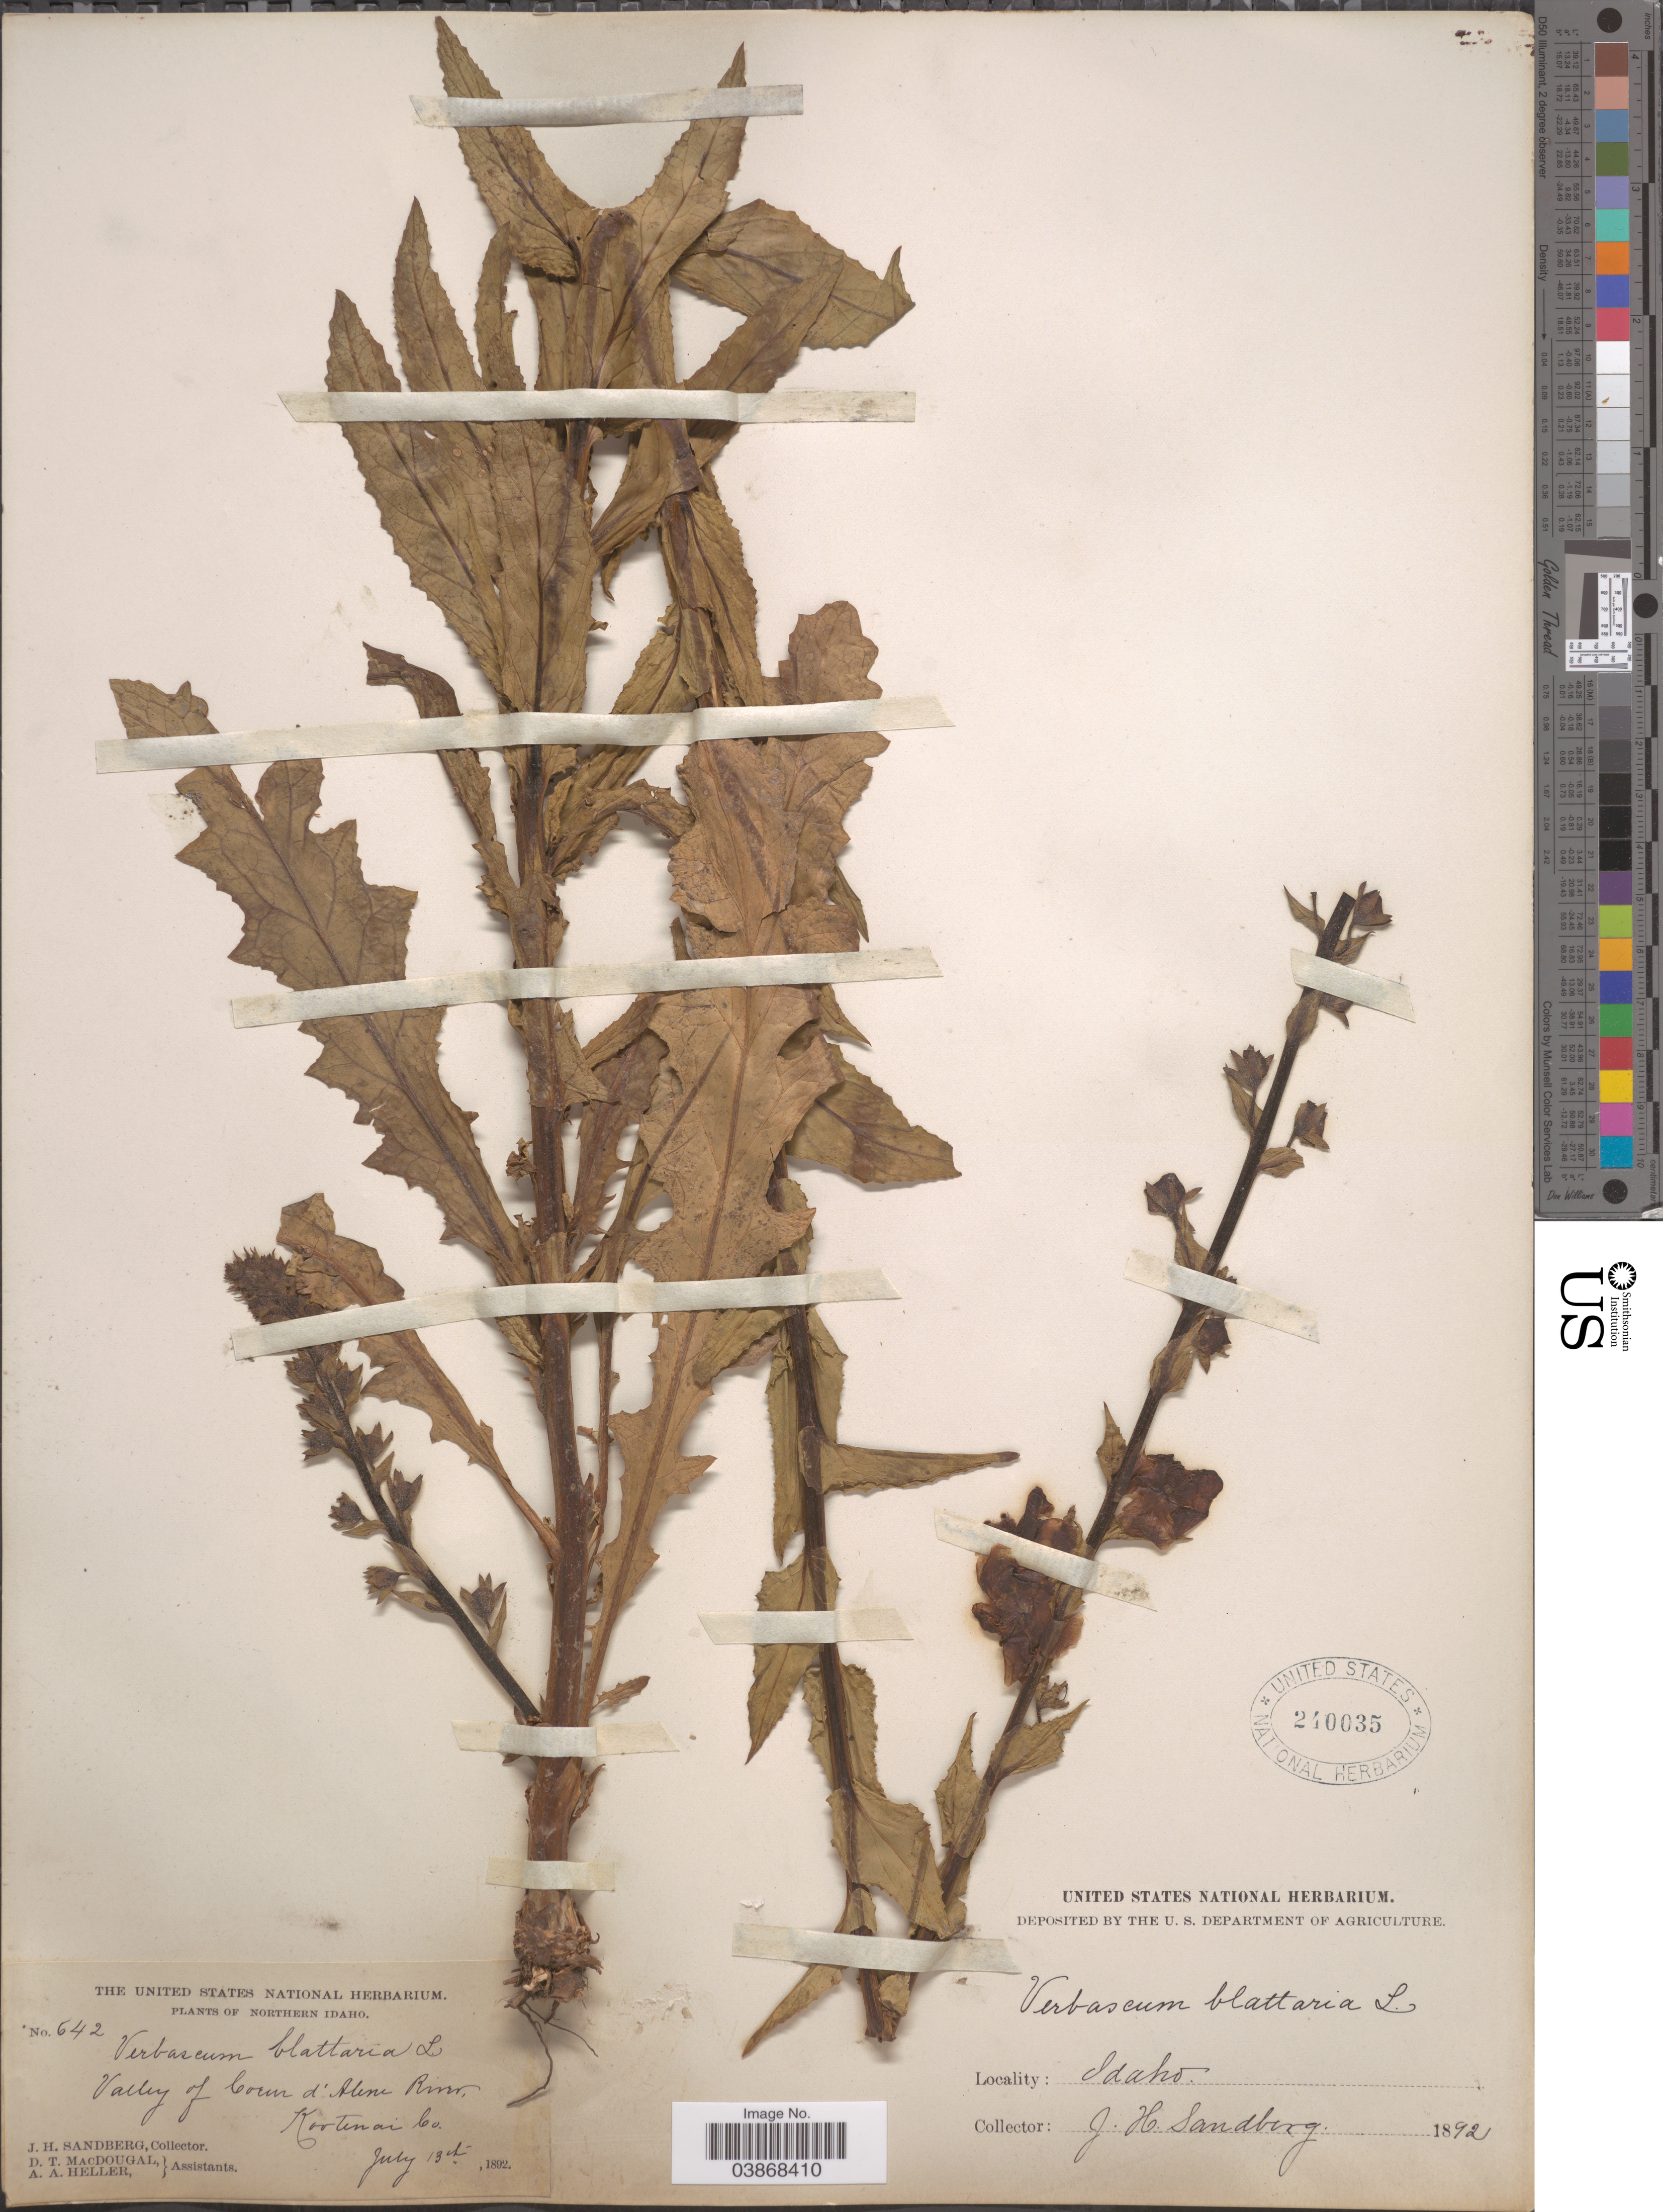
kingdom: Plantae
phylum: Tracheophyta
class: Magnoliopsida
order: Lamiales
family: Scrophulariaceae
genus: Verbascum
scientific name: Verbascum blattaria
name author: L.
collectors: J. H. Sandberg, D. T. MacDougal & A. A. Heller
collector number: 642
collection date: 1892-07-13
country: United States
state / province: Idaho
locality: Northern Idaho. Valley of Coeur d'Alene River, Kootenai Co.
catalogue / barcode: US 240035